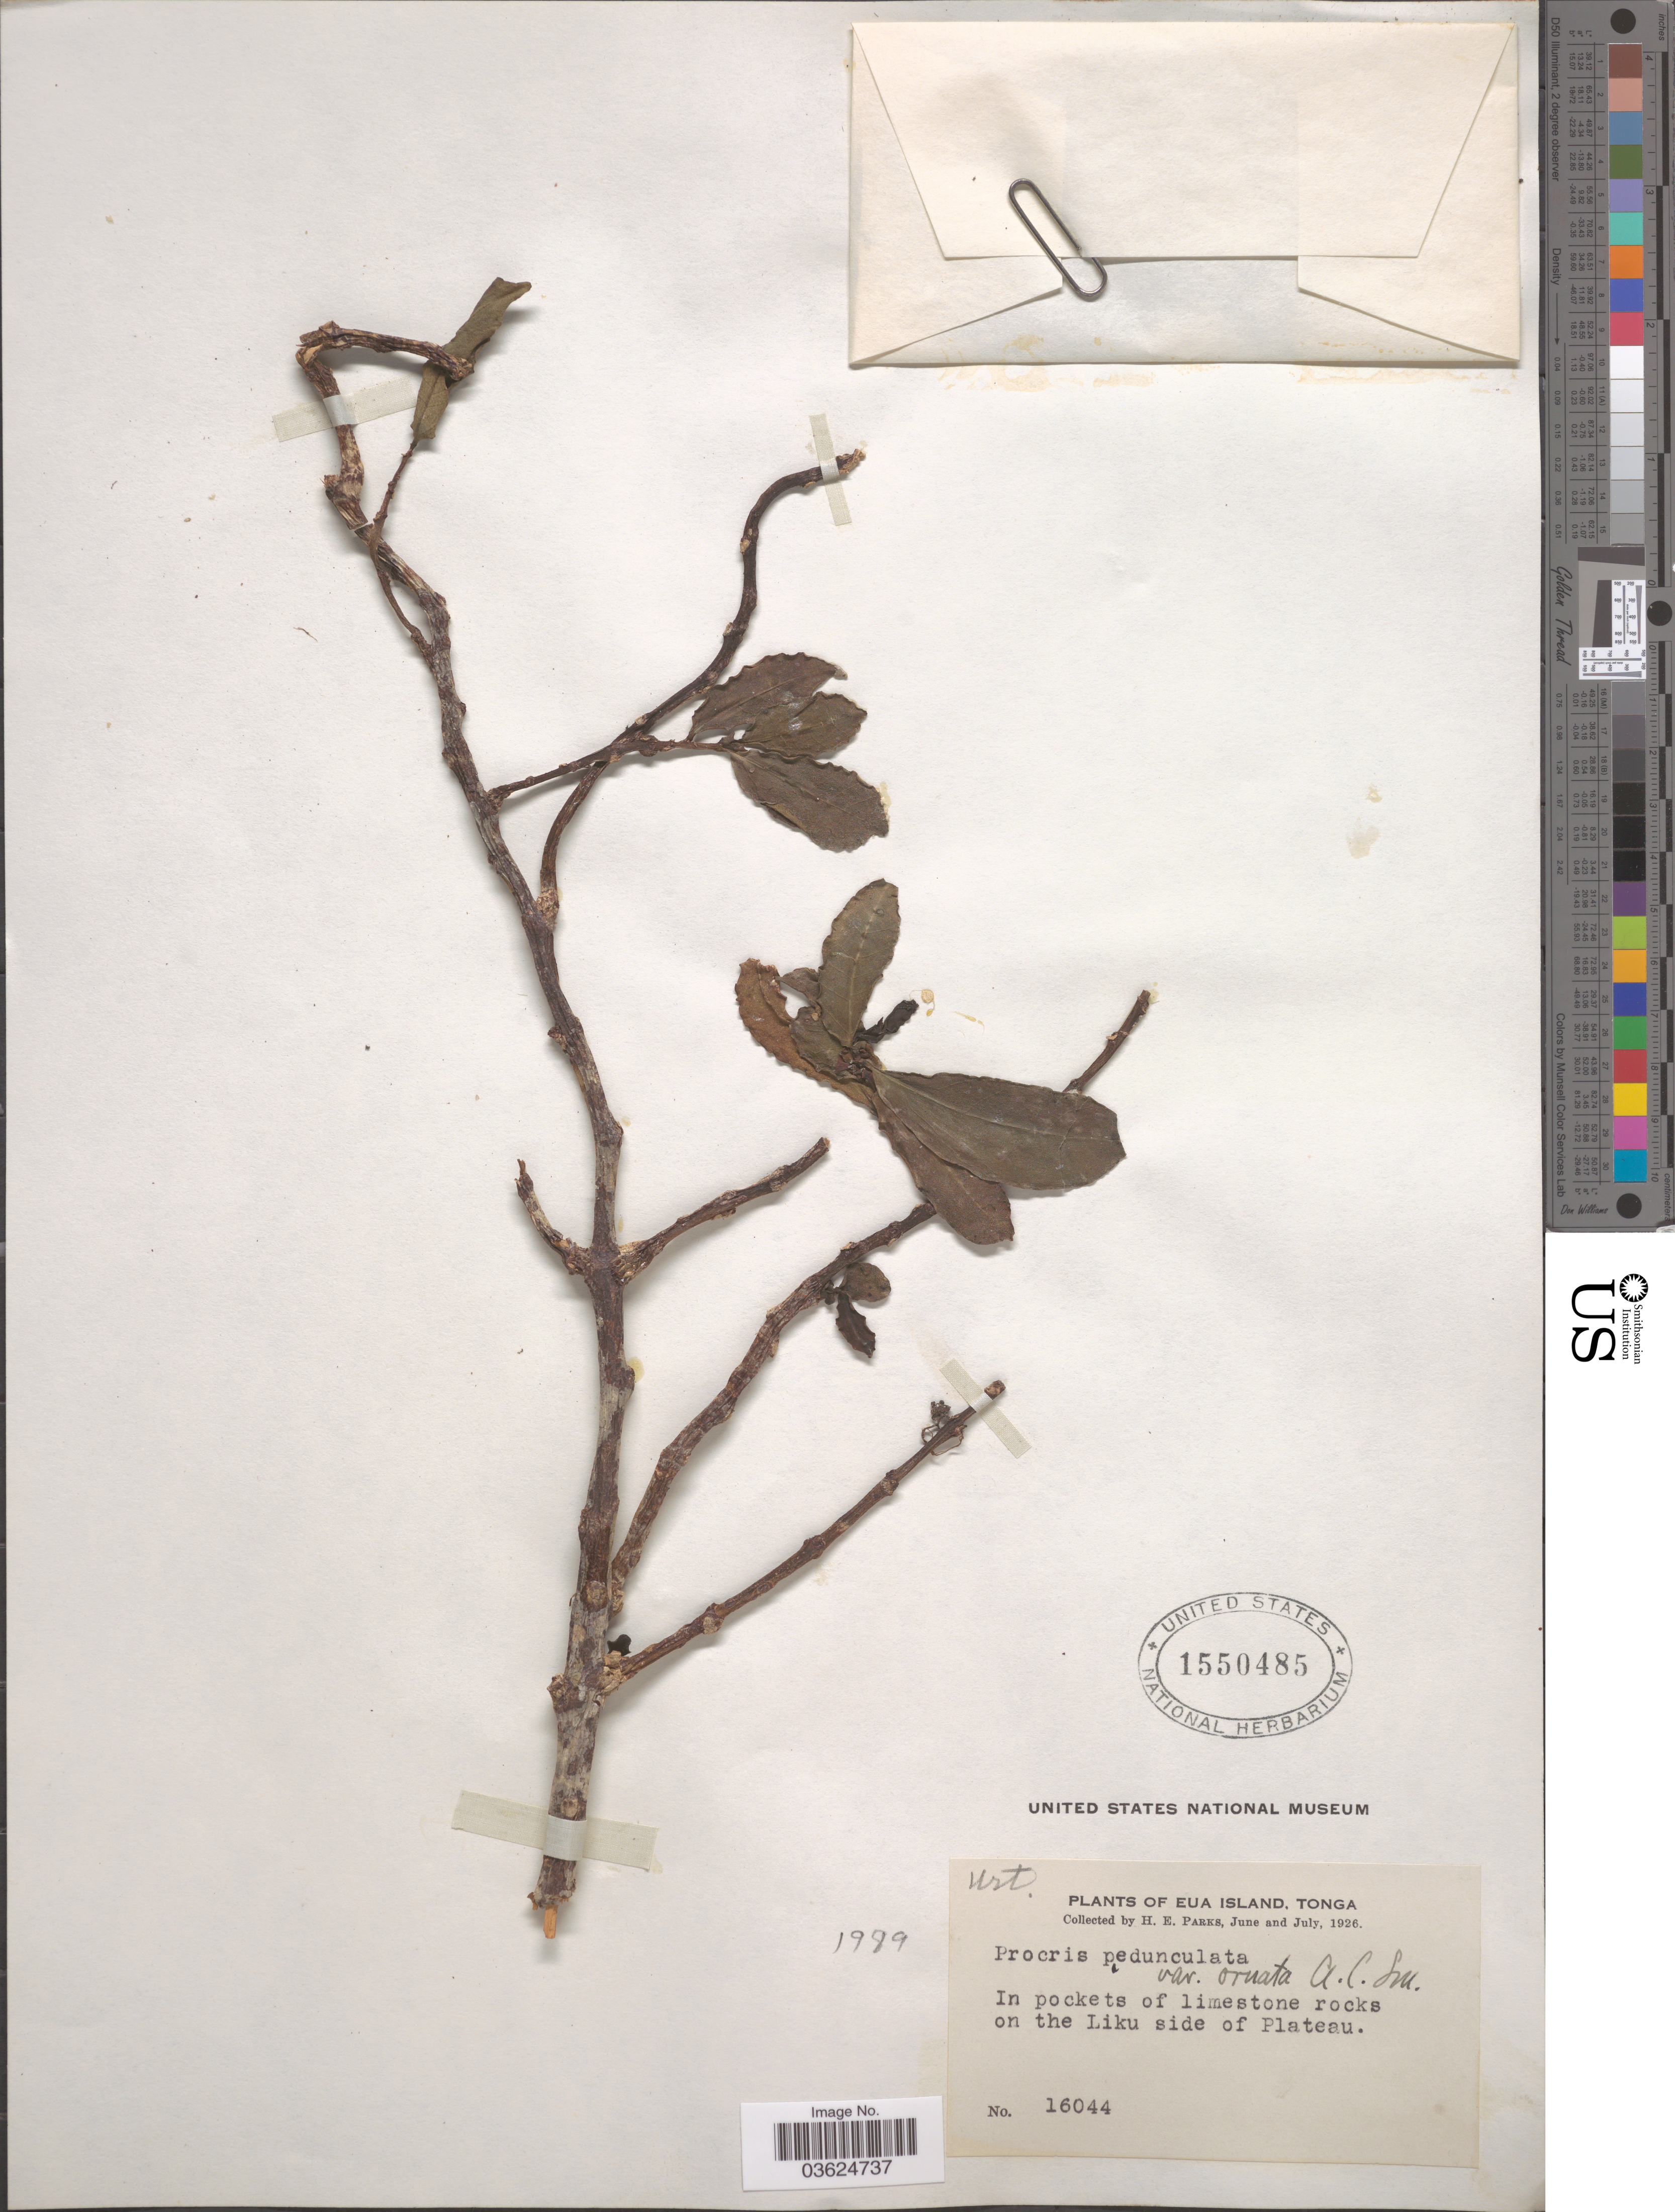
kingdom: Plantae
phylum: Tracheophyta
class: Magnoliopsida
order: Rosales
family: Urticaceae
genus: Procris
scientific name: Procris pedunculata var. ornata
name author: A.C. Sm.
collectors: H. E. Parks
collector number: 16044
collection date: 1926-06/1926-07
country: Tonga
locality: Eua Island. On the Liku side of Plateau.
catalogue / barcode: US 1550485